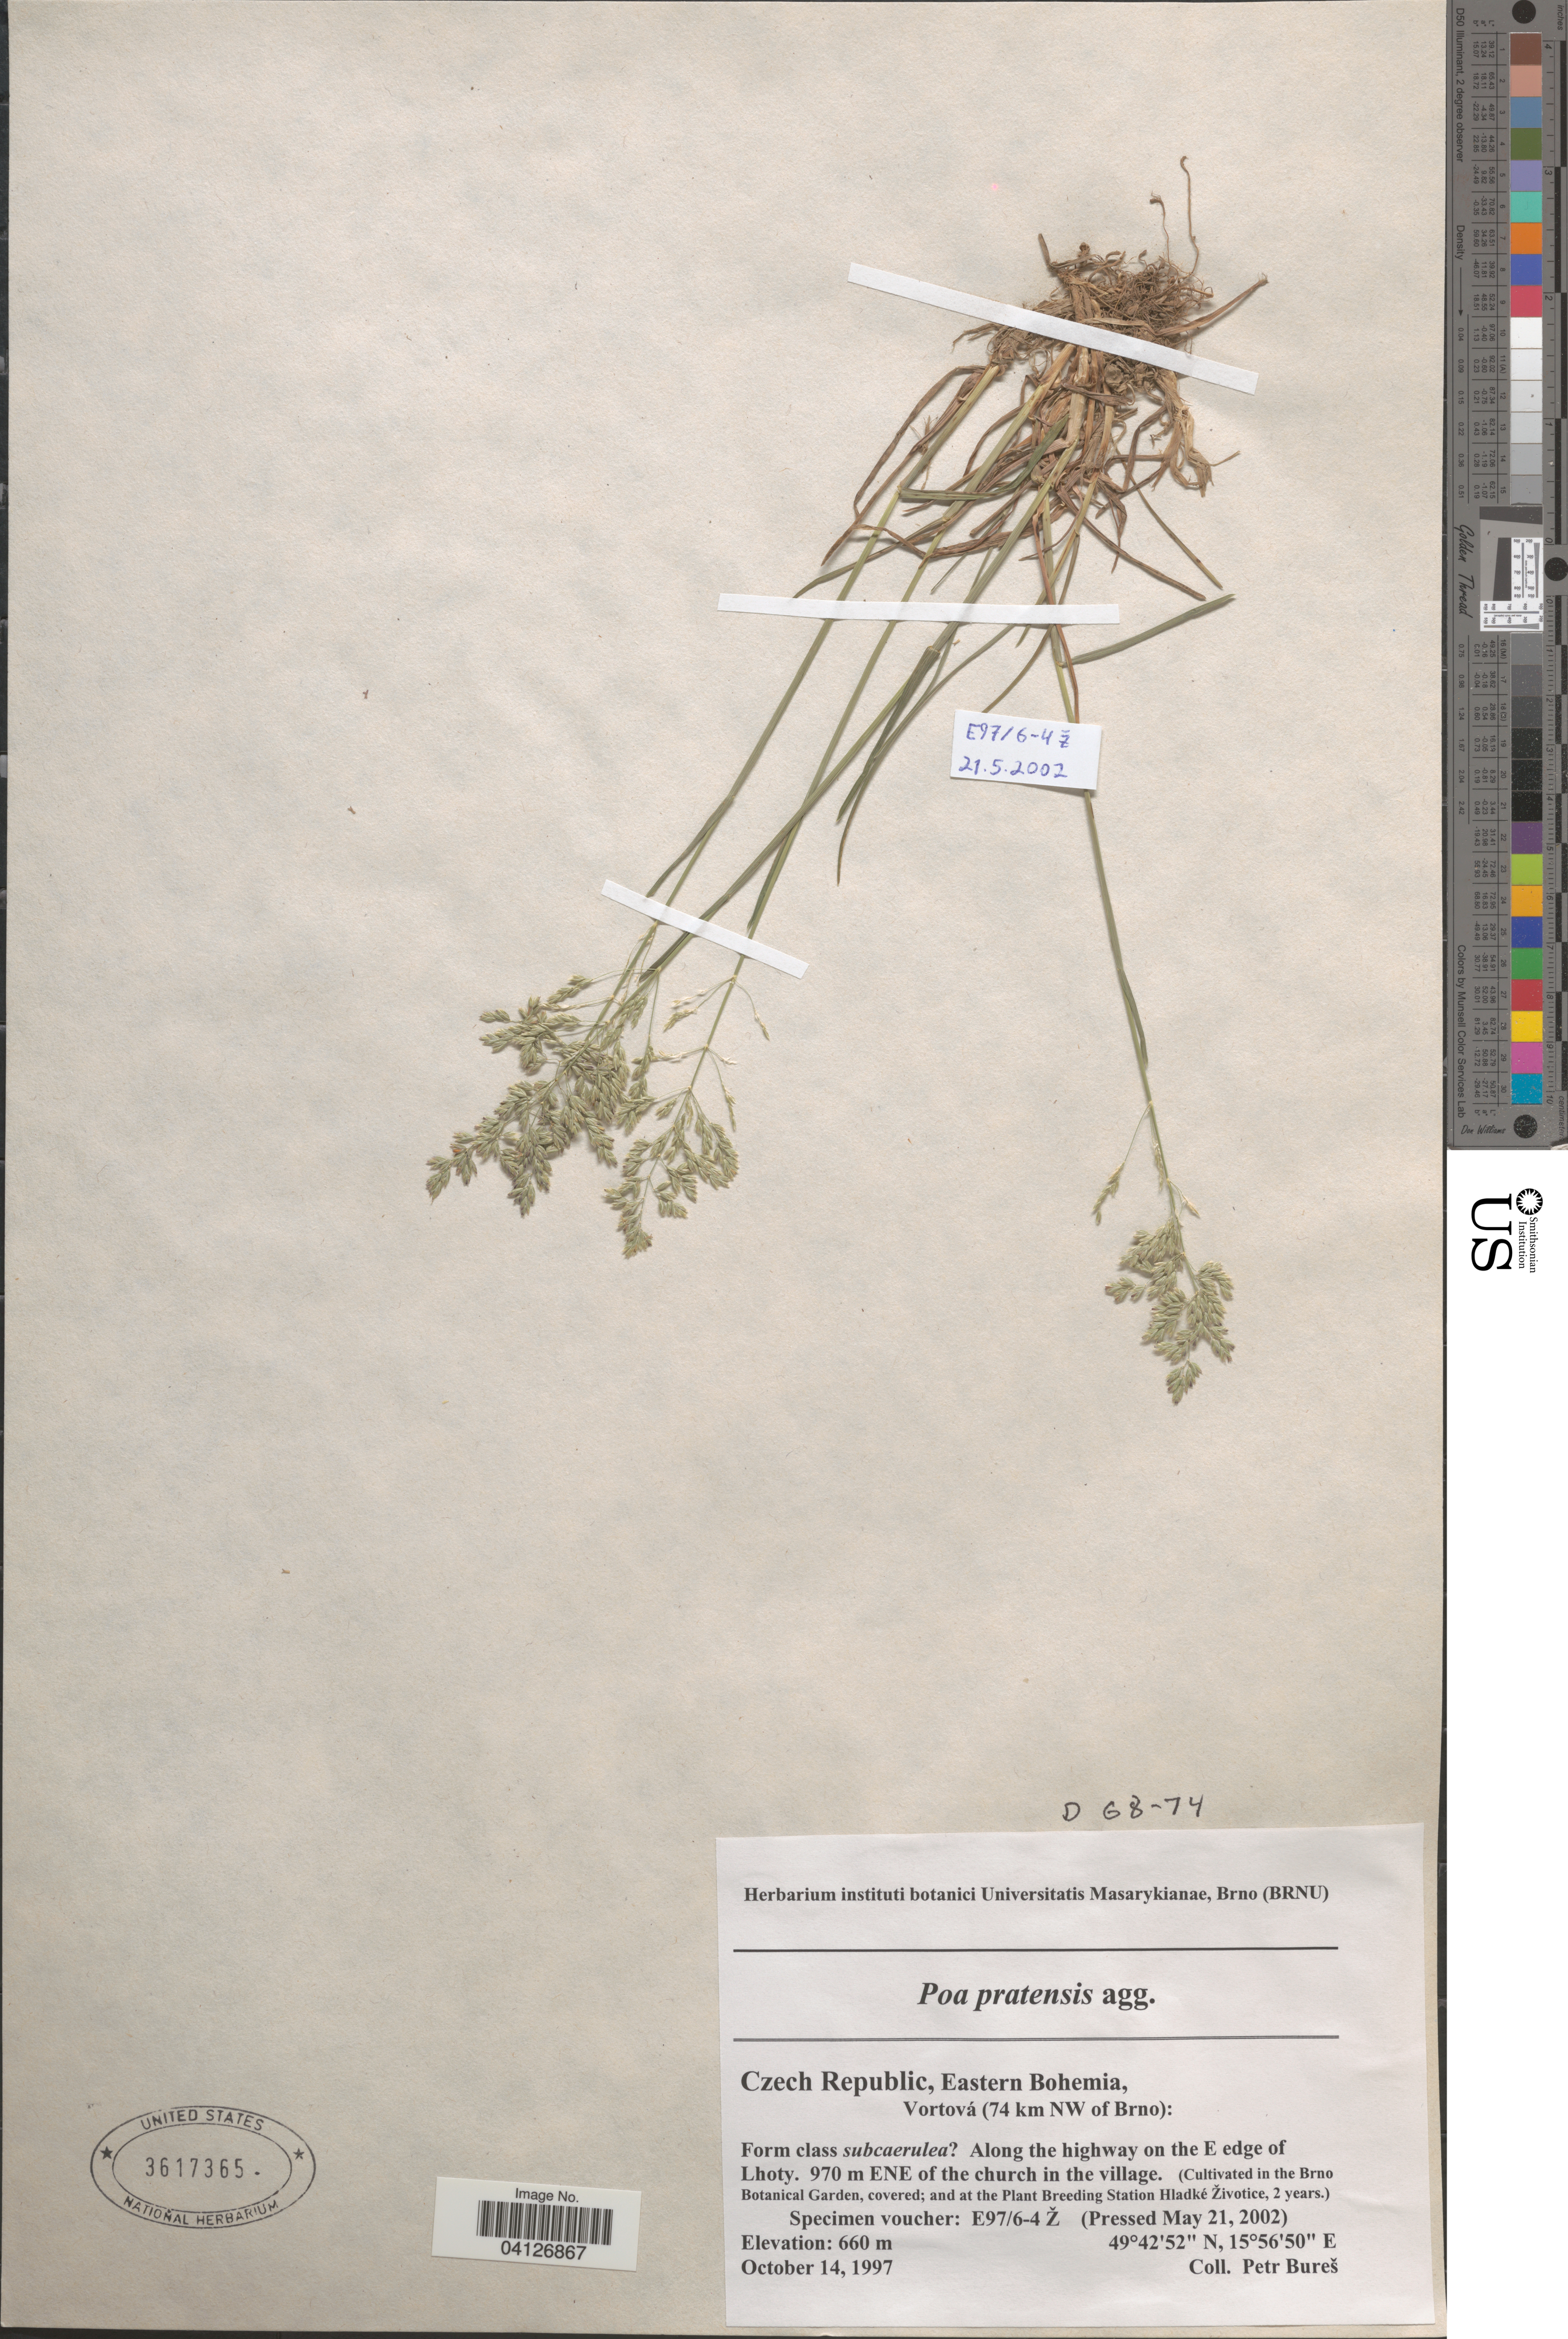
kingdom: Plantae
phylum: Tracheophyta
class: Liliopsida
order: Poales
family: Poaceae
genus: Poa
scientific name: Poa pratensis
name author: L.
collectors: Ex herb. instituti botanici Universitatis Masarykianae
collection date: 2002-05-21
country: Czechia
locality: In the Brno Botanical Garden, covered; and at the Plant Breeding Station Hladké Životice, 2 years.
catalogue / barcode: US 3617365